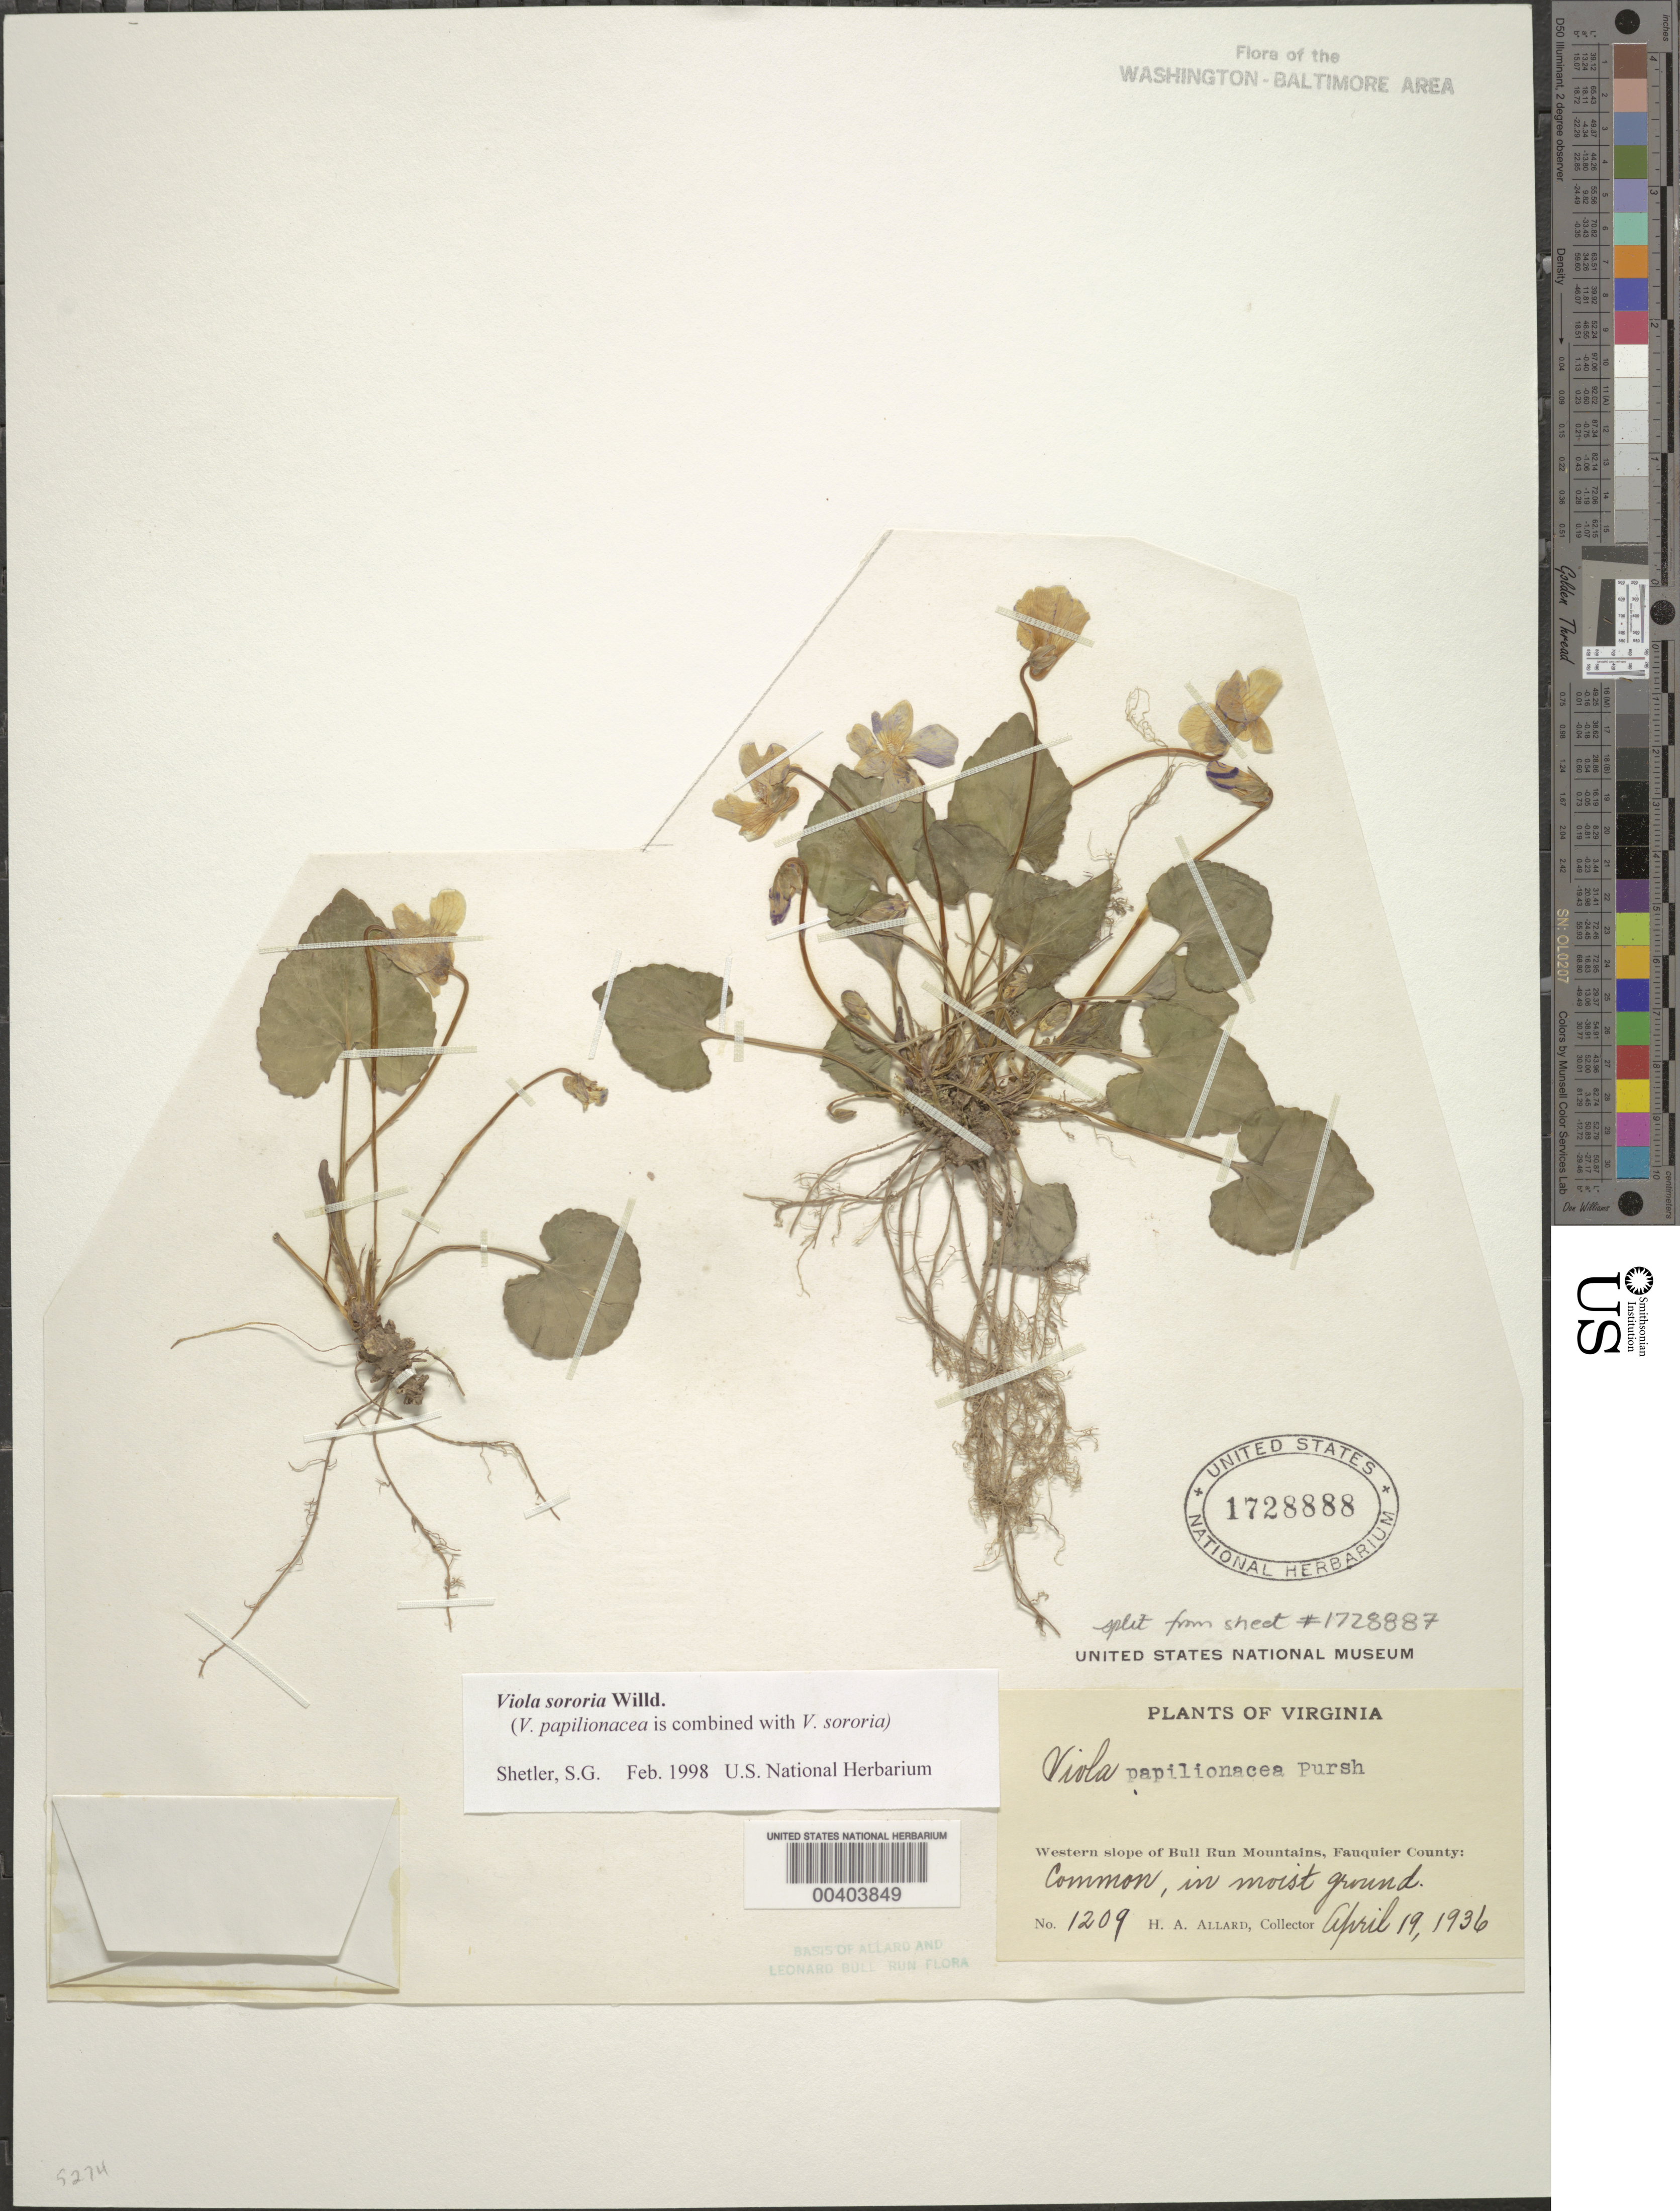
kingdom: Plantae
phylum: Tracheophyta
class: Magnoliopsida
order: Malpighiales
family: Violaceae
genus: Viola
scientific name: Viola sororia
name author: Willd.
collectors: H. A. Allard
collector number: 1209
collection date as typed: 19 Apr 1936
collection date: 1936-04-19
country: United States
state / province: Virginia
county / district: Fauquier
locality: Western slope of Bull Run Mts.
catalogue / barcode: US 1728888